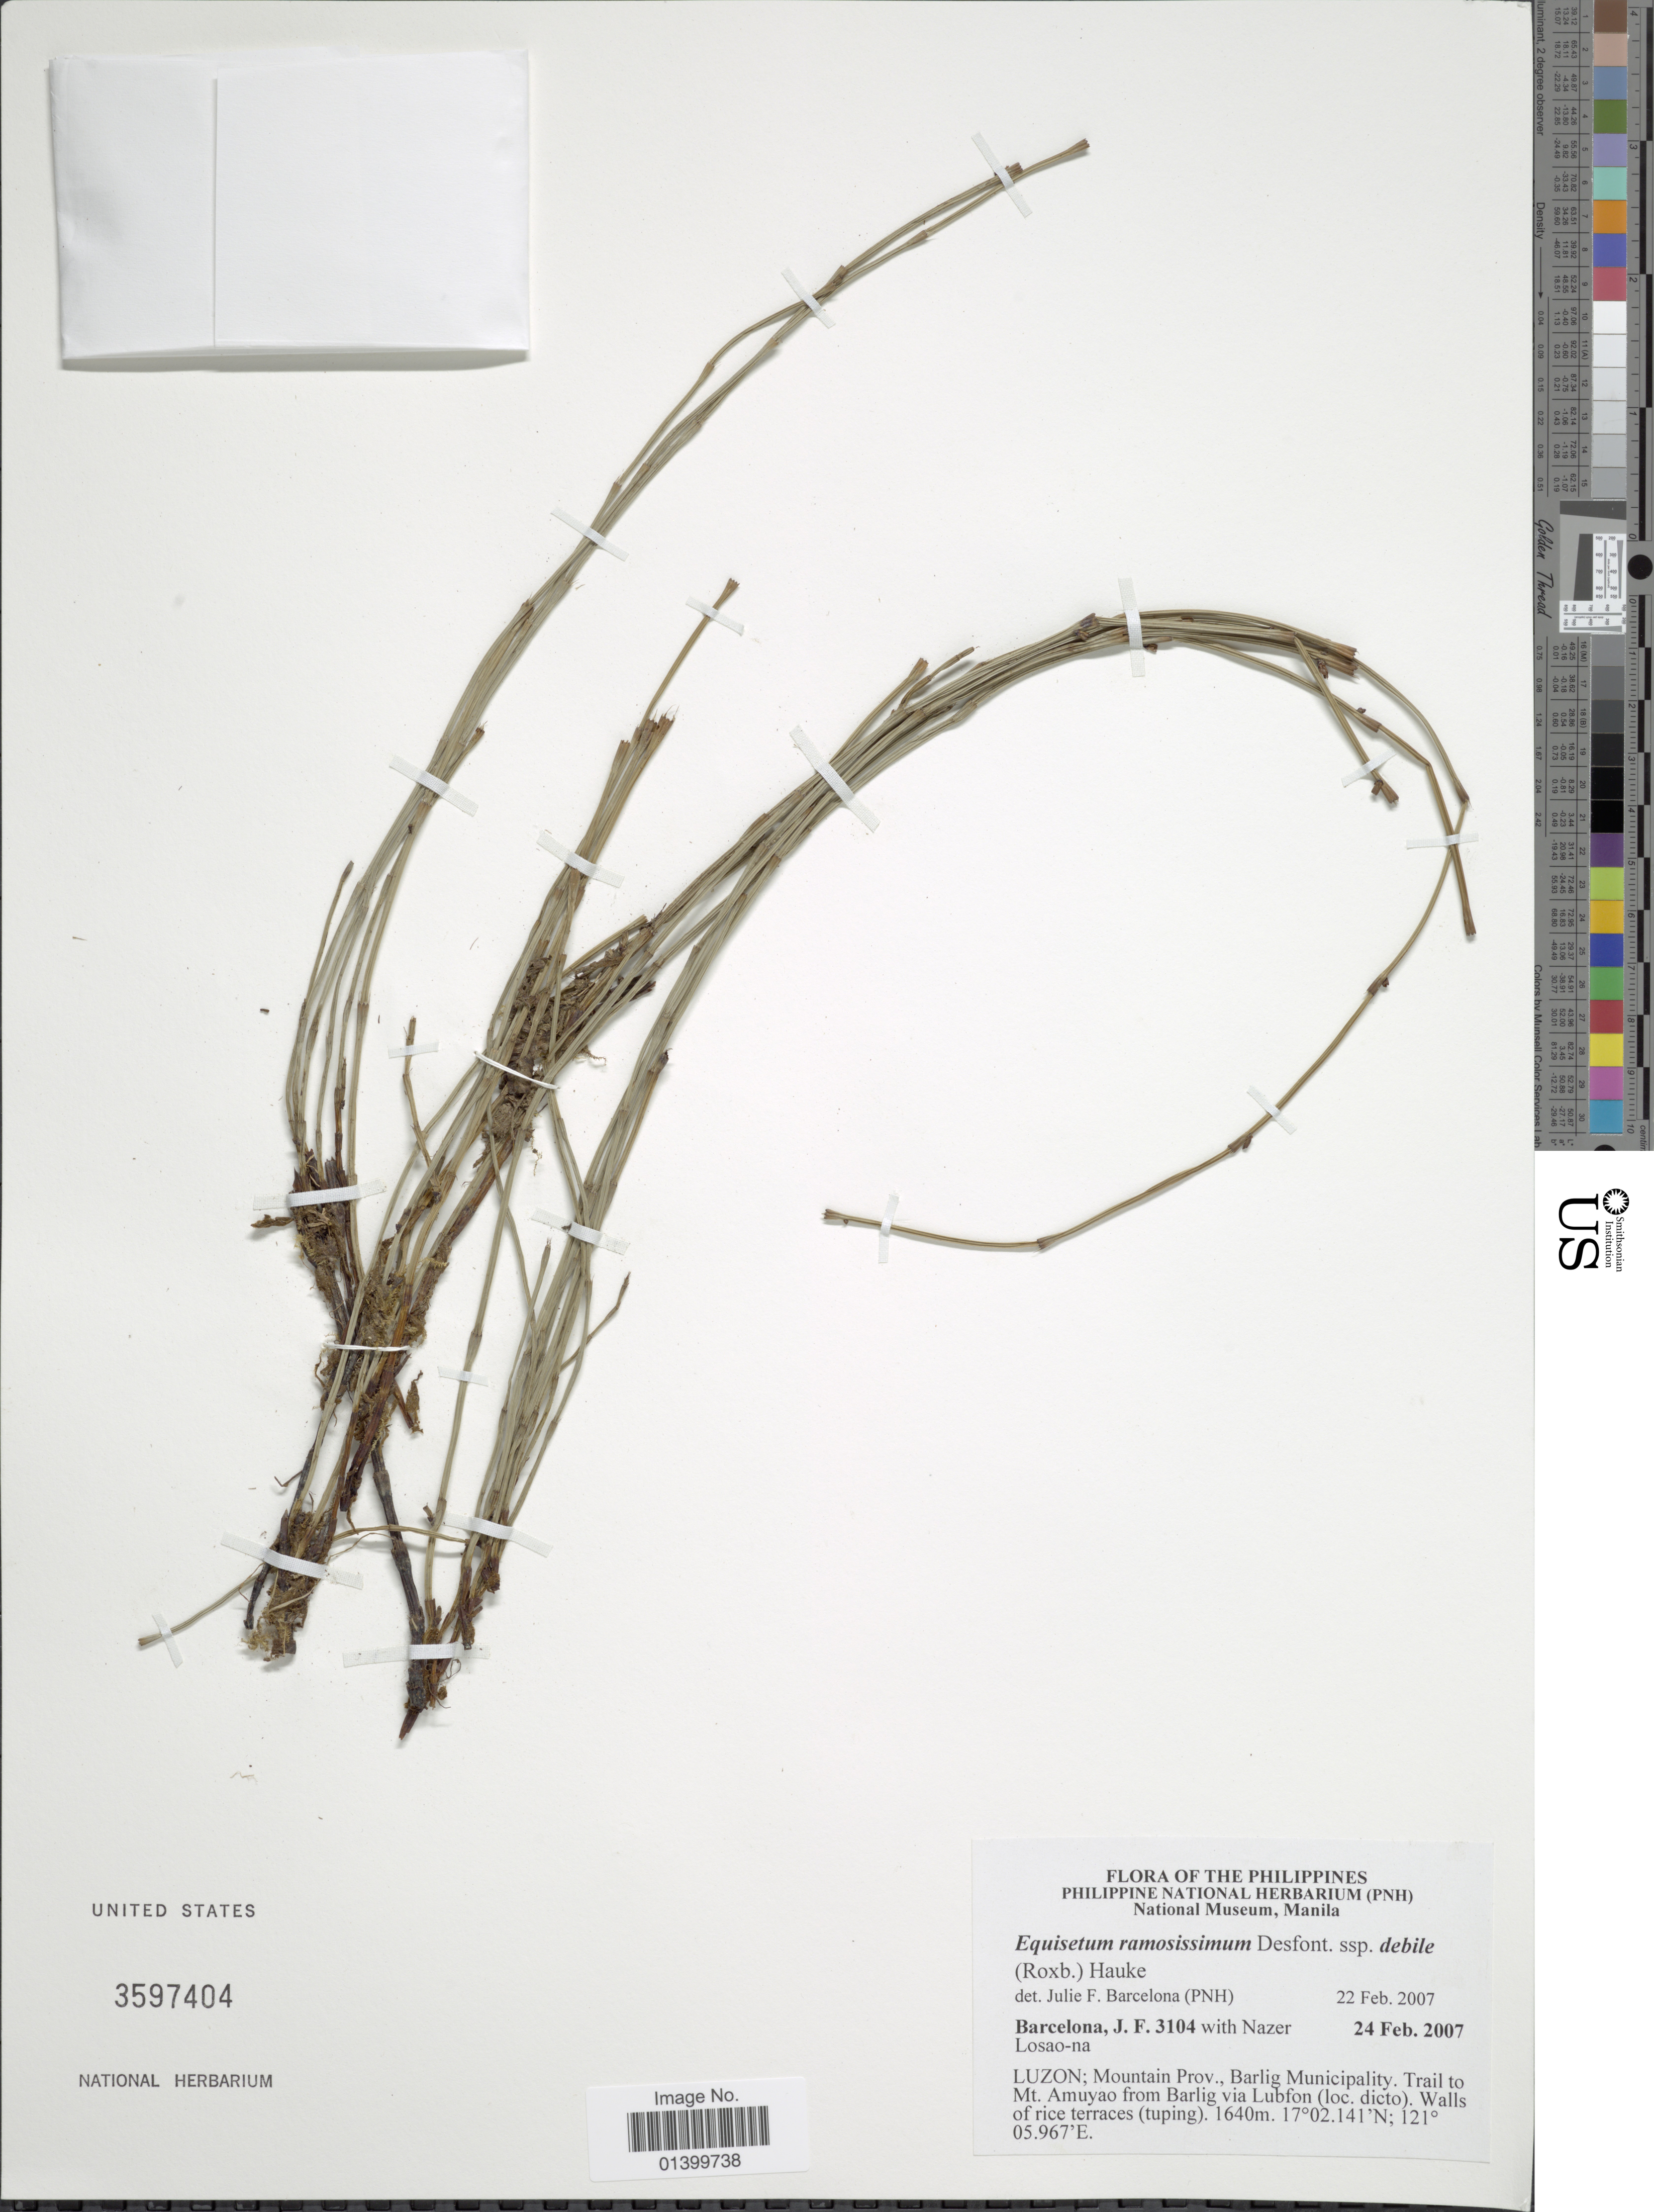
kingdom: Plantae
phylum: Tracheophyta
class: Polypodiopsida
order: Equisetales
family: Equisetaceae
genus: Equisetum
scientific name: Equisetum ramosissimum subsp. debile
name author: (Roxb. ex Vaucher) Hauke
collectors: J. F. Barcelona & N. Losao-na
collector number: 3104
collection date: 2007-02-24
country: Philippines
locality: Flora of the Philippines. Luzon; Mountain Prov., Barlig Municipality. Trail to Mt. Amuyao from Barlig via Lubfon (loc. dicto).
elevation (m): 1640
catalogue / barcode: US 3597404